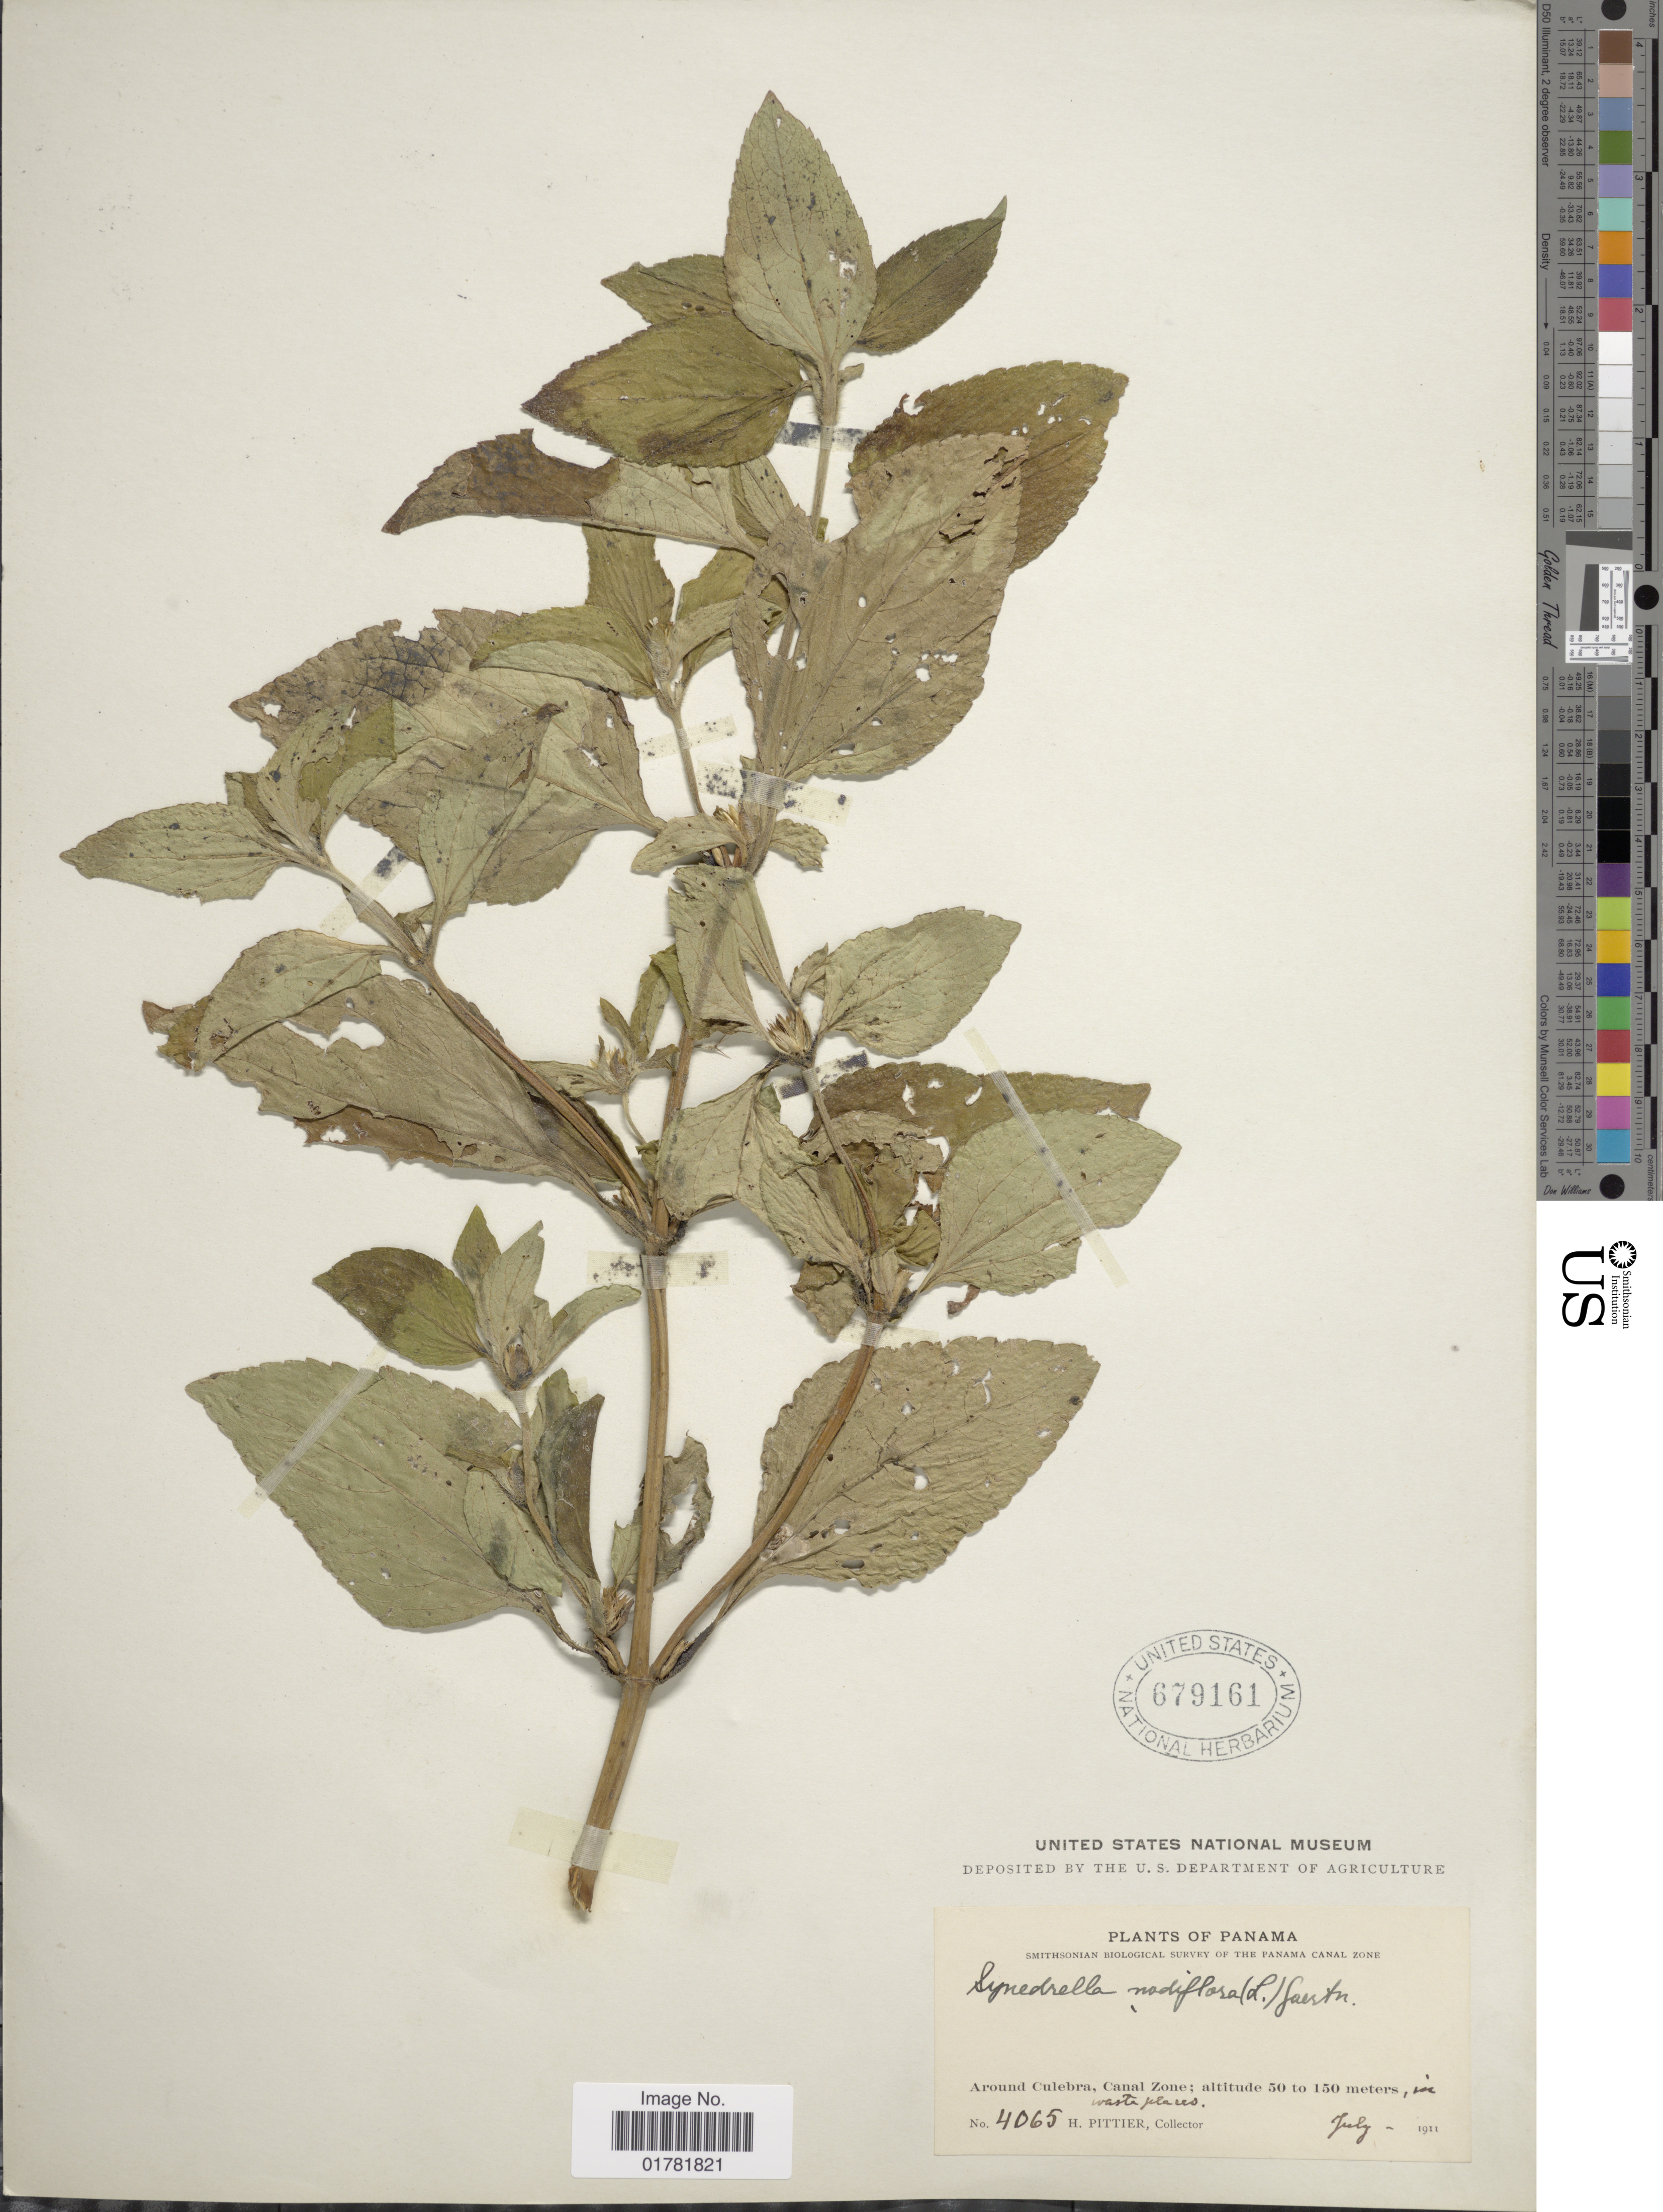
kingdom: Plantae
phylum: Tracheophyta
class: Magnoliopsida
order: Asterales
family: Asteraceae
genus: Synedrella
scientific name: Synedrella nodiflora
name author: (L.) Gaertn.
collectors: H. F. Pittier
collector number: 4065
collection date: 1911-07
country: Panama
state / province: Colón / Panamá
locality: Around Culebra, Canal Zone, in waste places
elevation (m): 50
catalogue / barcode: US 679161